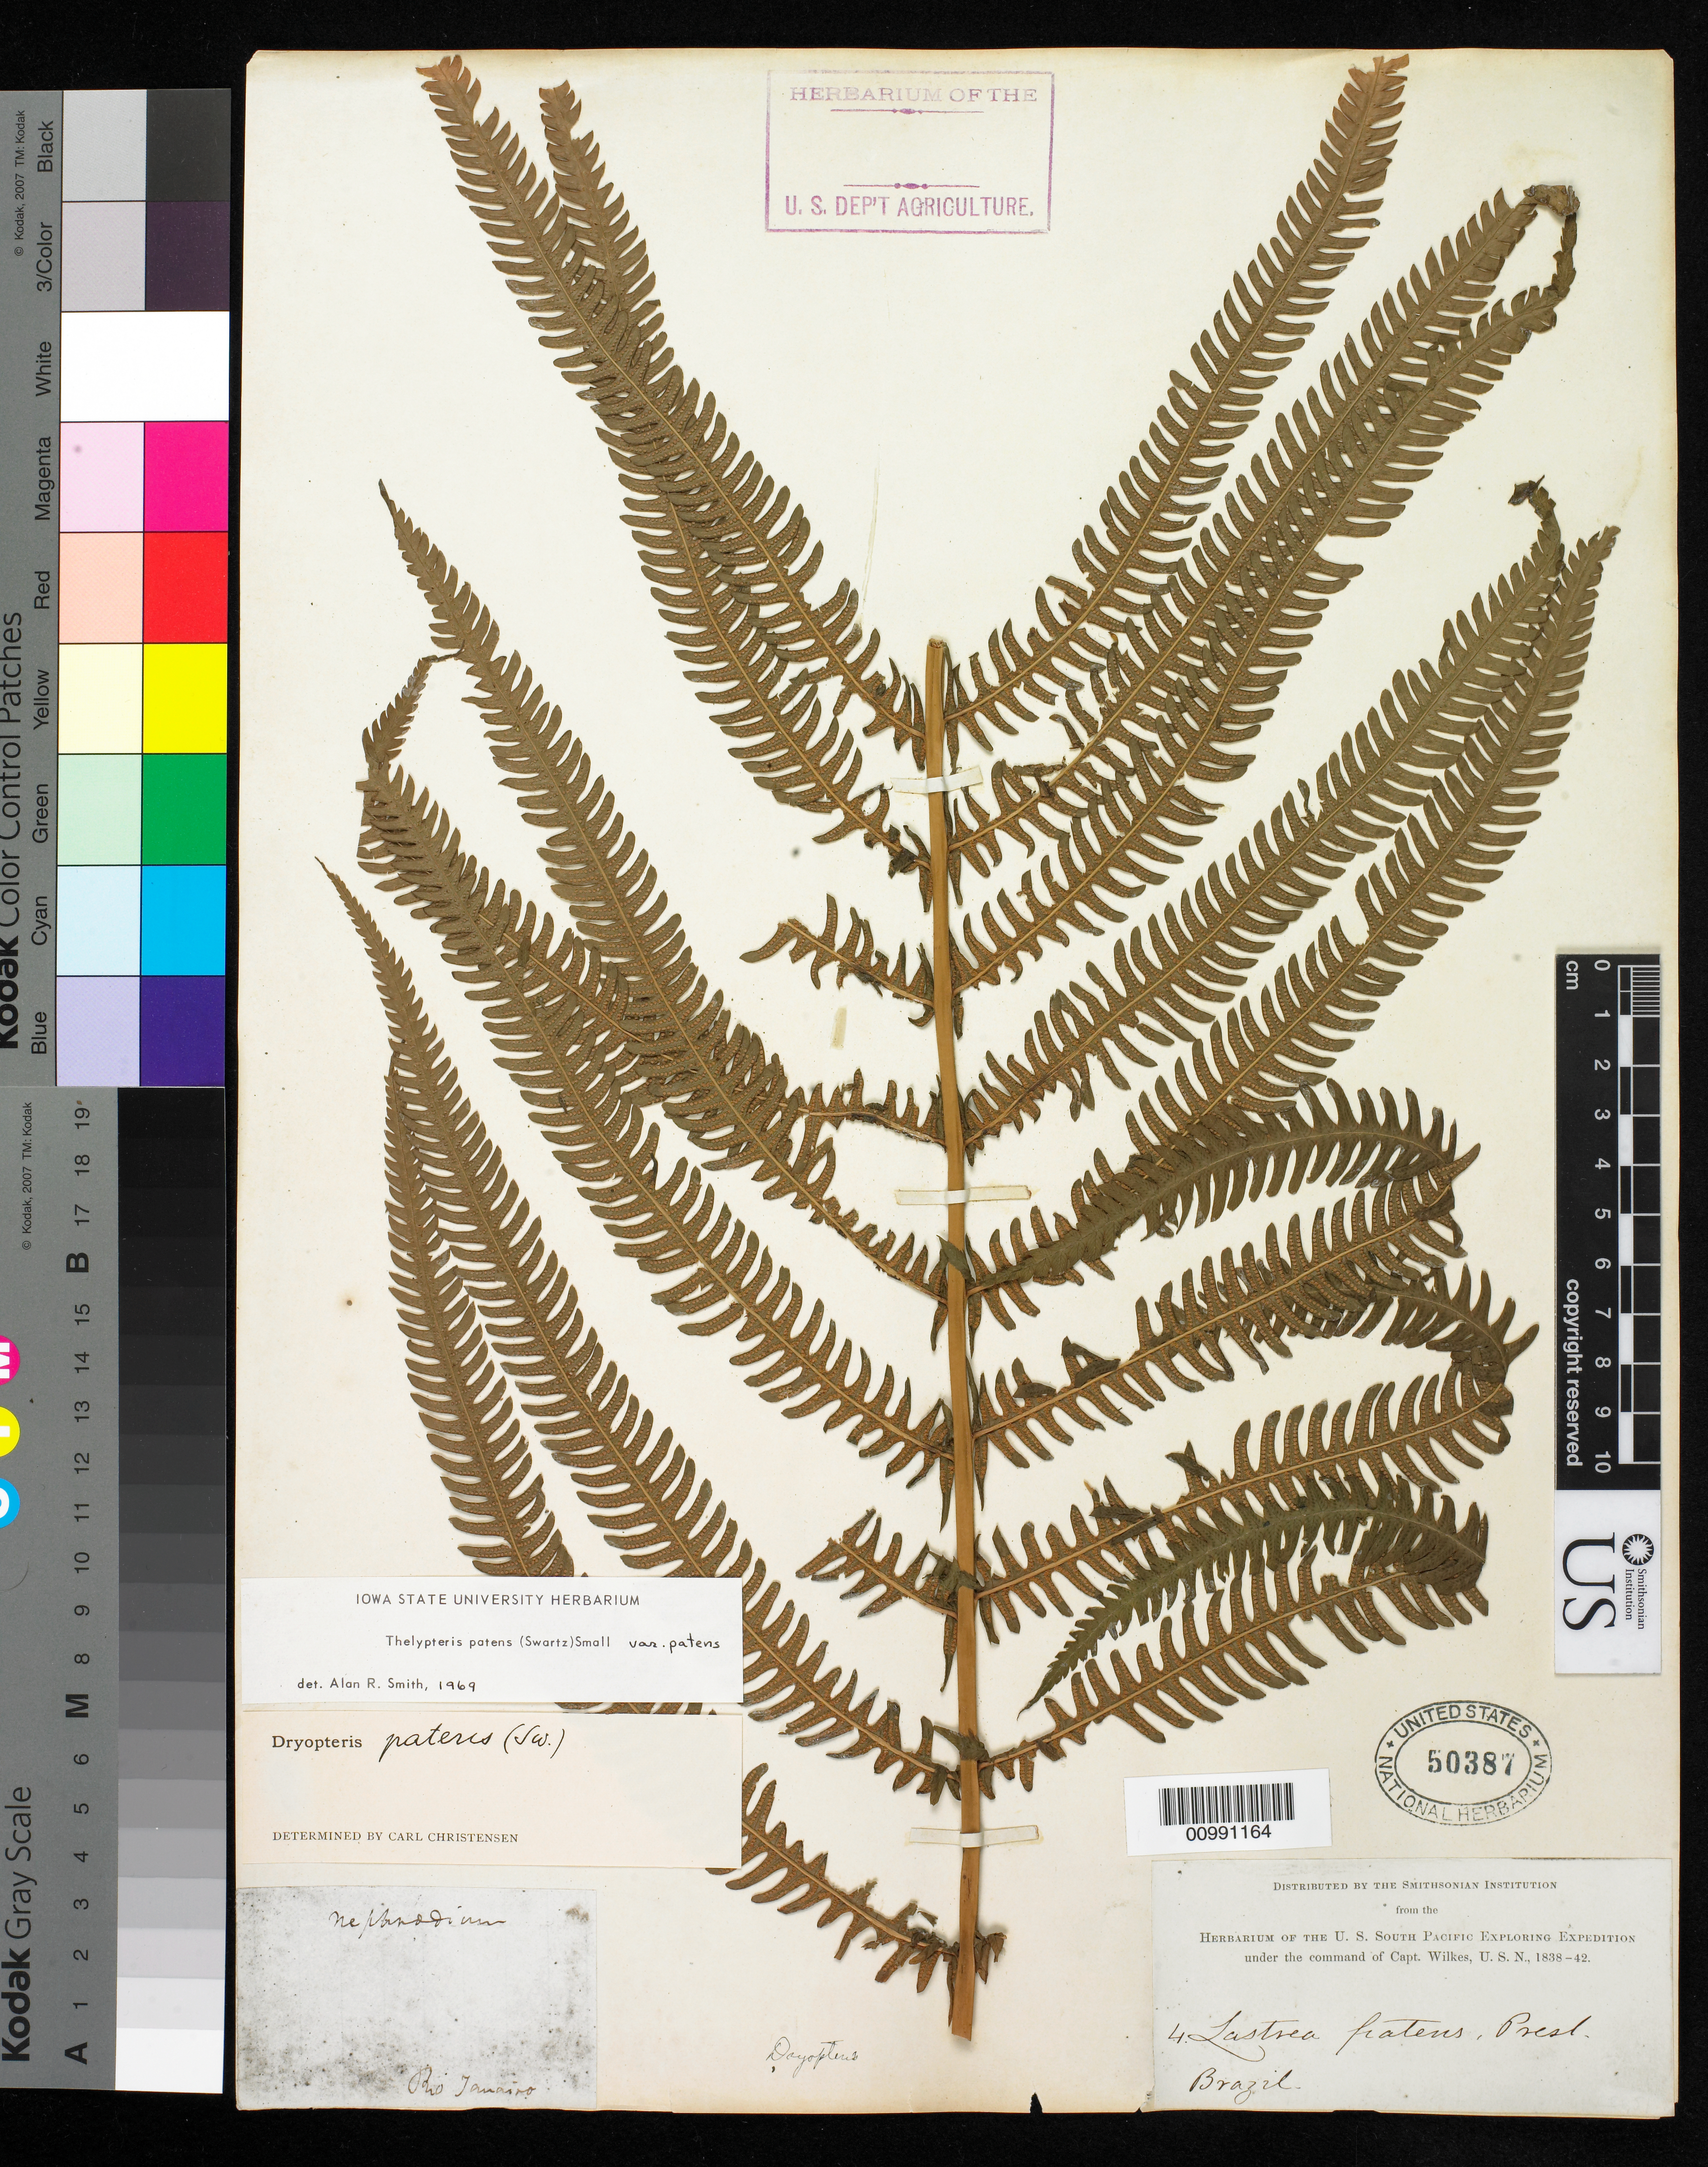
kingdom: Plantae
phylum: Tracheophyta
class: Polypodiopsida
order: Polypodiales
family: Thelypteridaceae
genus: Christella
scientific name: Christella patens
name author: (Sw.) Holttum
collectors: Wilkes Explor. Exped.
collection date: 1838/1842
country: Brazil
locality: Brazil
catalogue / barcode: US 50387